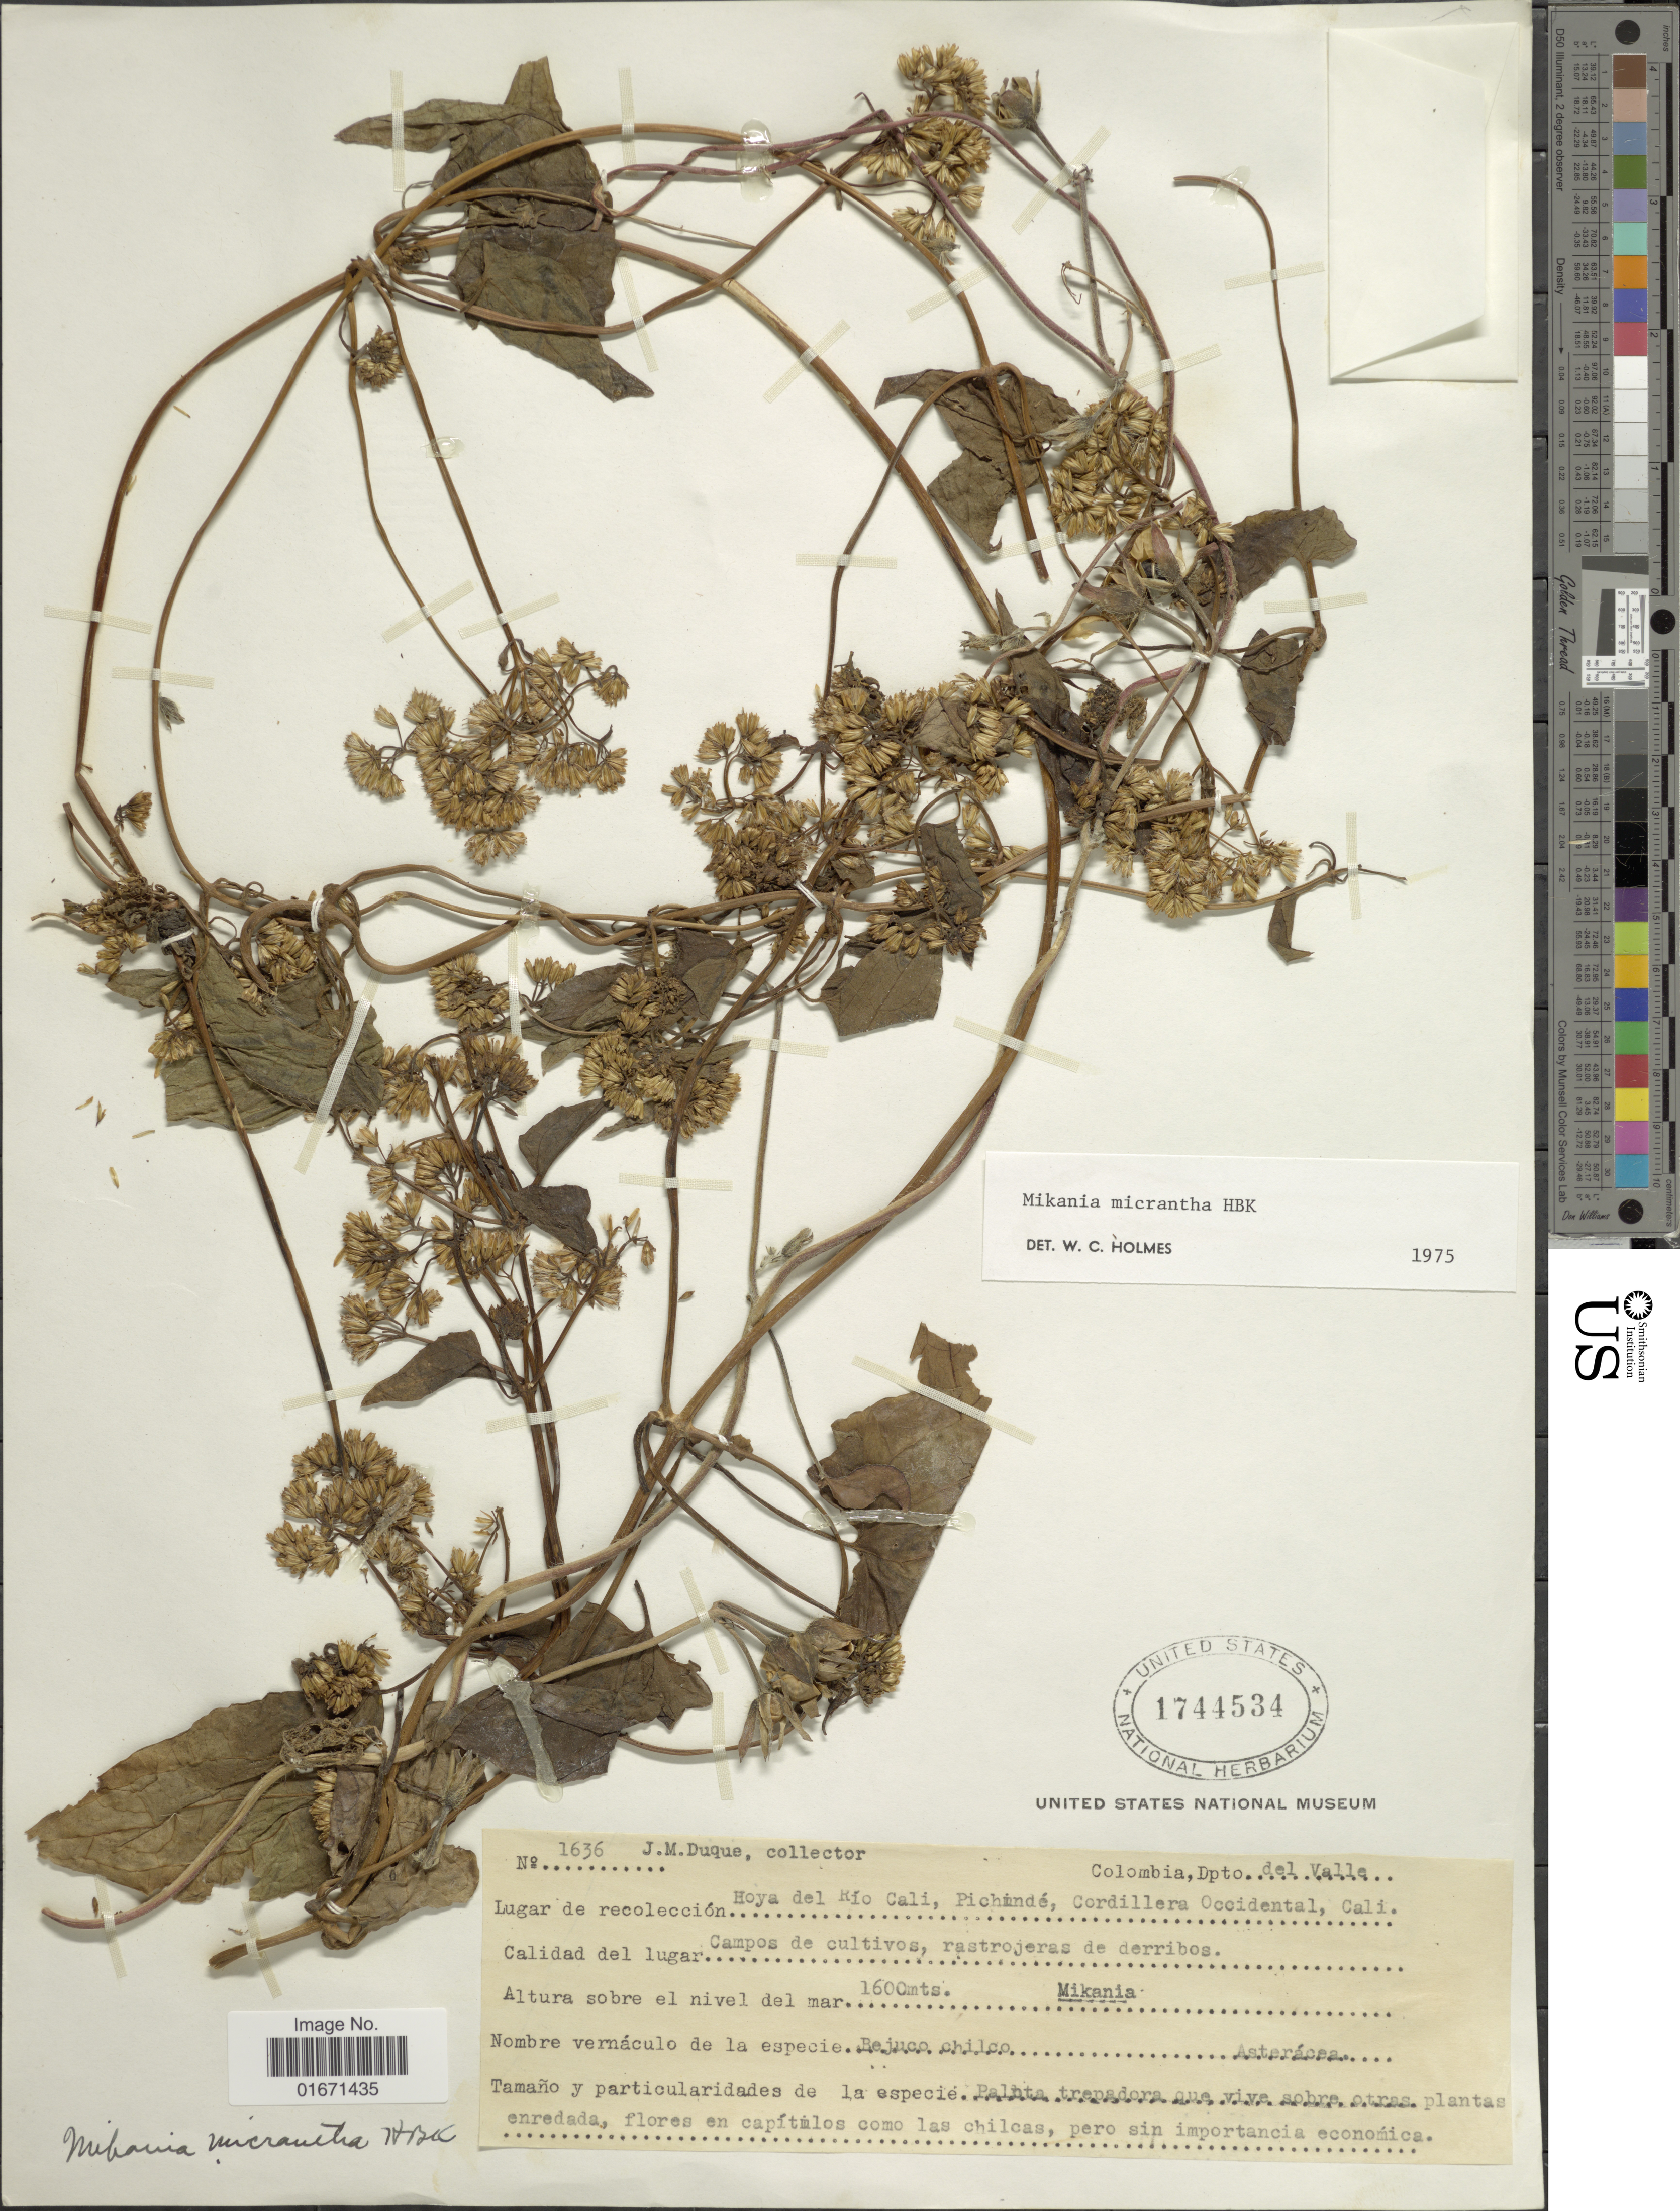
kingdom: Plantae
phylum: Tracheophyta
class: Magnoliopsida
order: Asterales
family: Asteraceae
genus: Mikania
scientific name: Mikania micrantha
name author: Kunth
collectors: J. Duque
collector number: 1636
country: Colombia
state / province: Valle del Cauca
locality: Colombia, Dpto. del Valle. Hoya del Rio Cali, Pichindé, Cordillera Occidental, Cali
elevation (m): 1600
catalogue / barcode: US 1744534